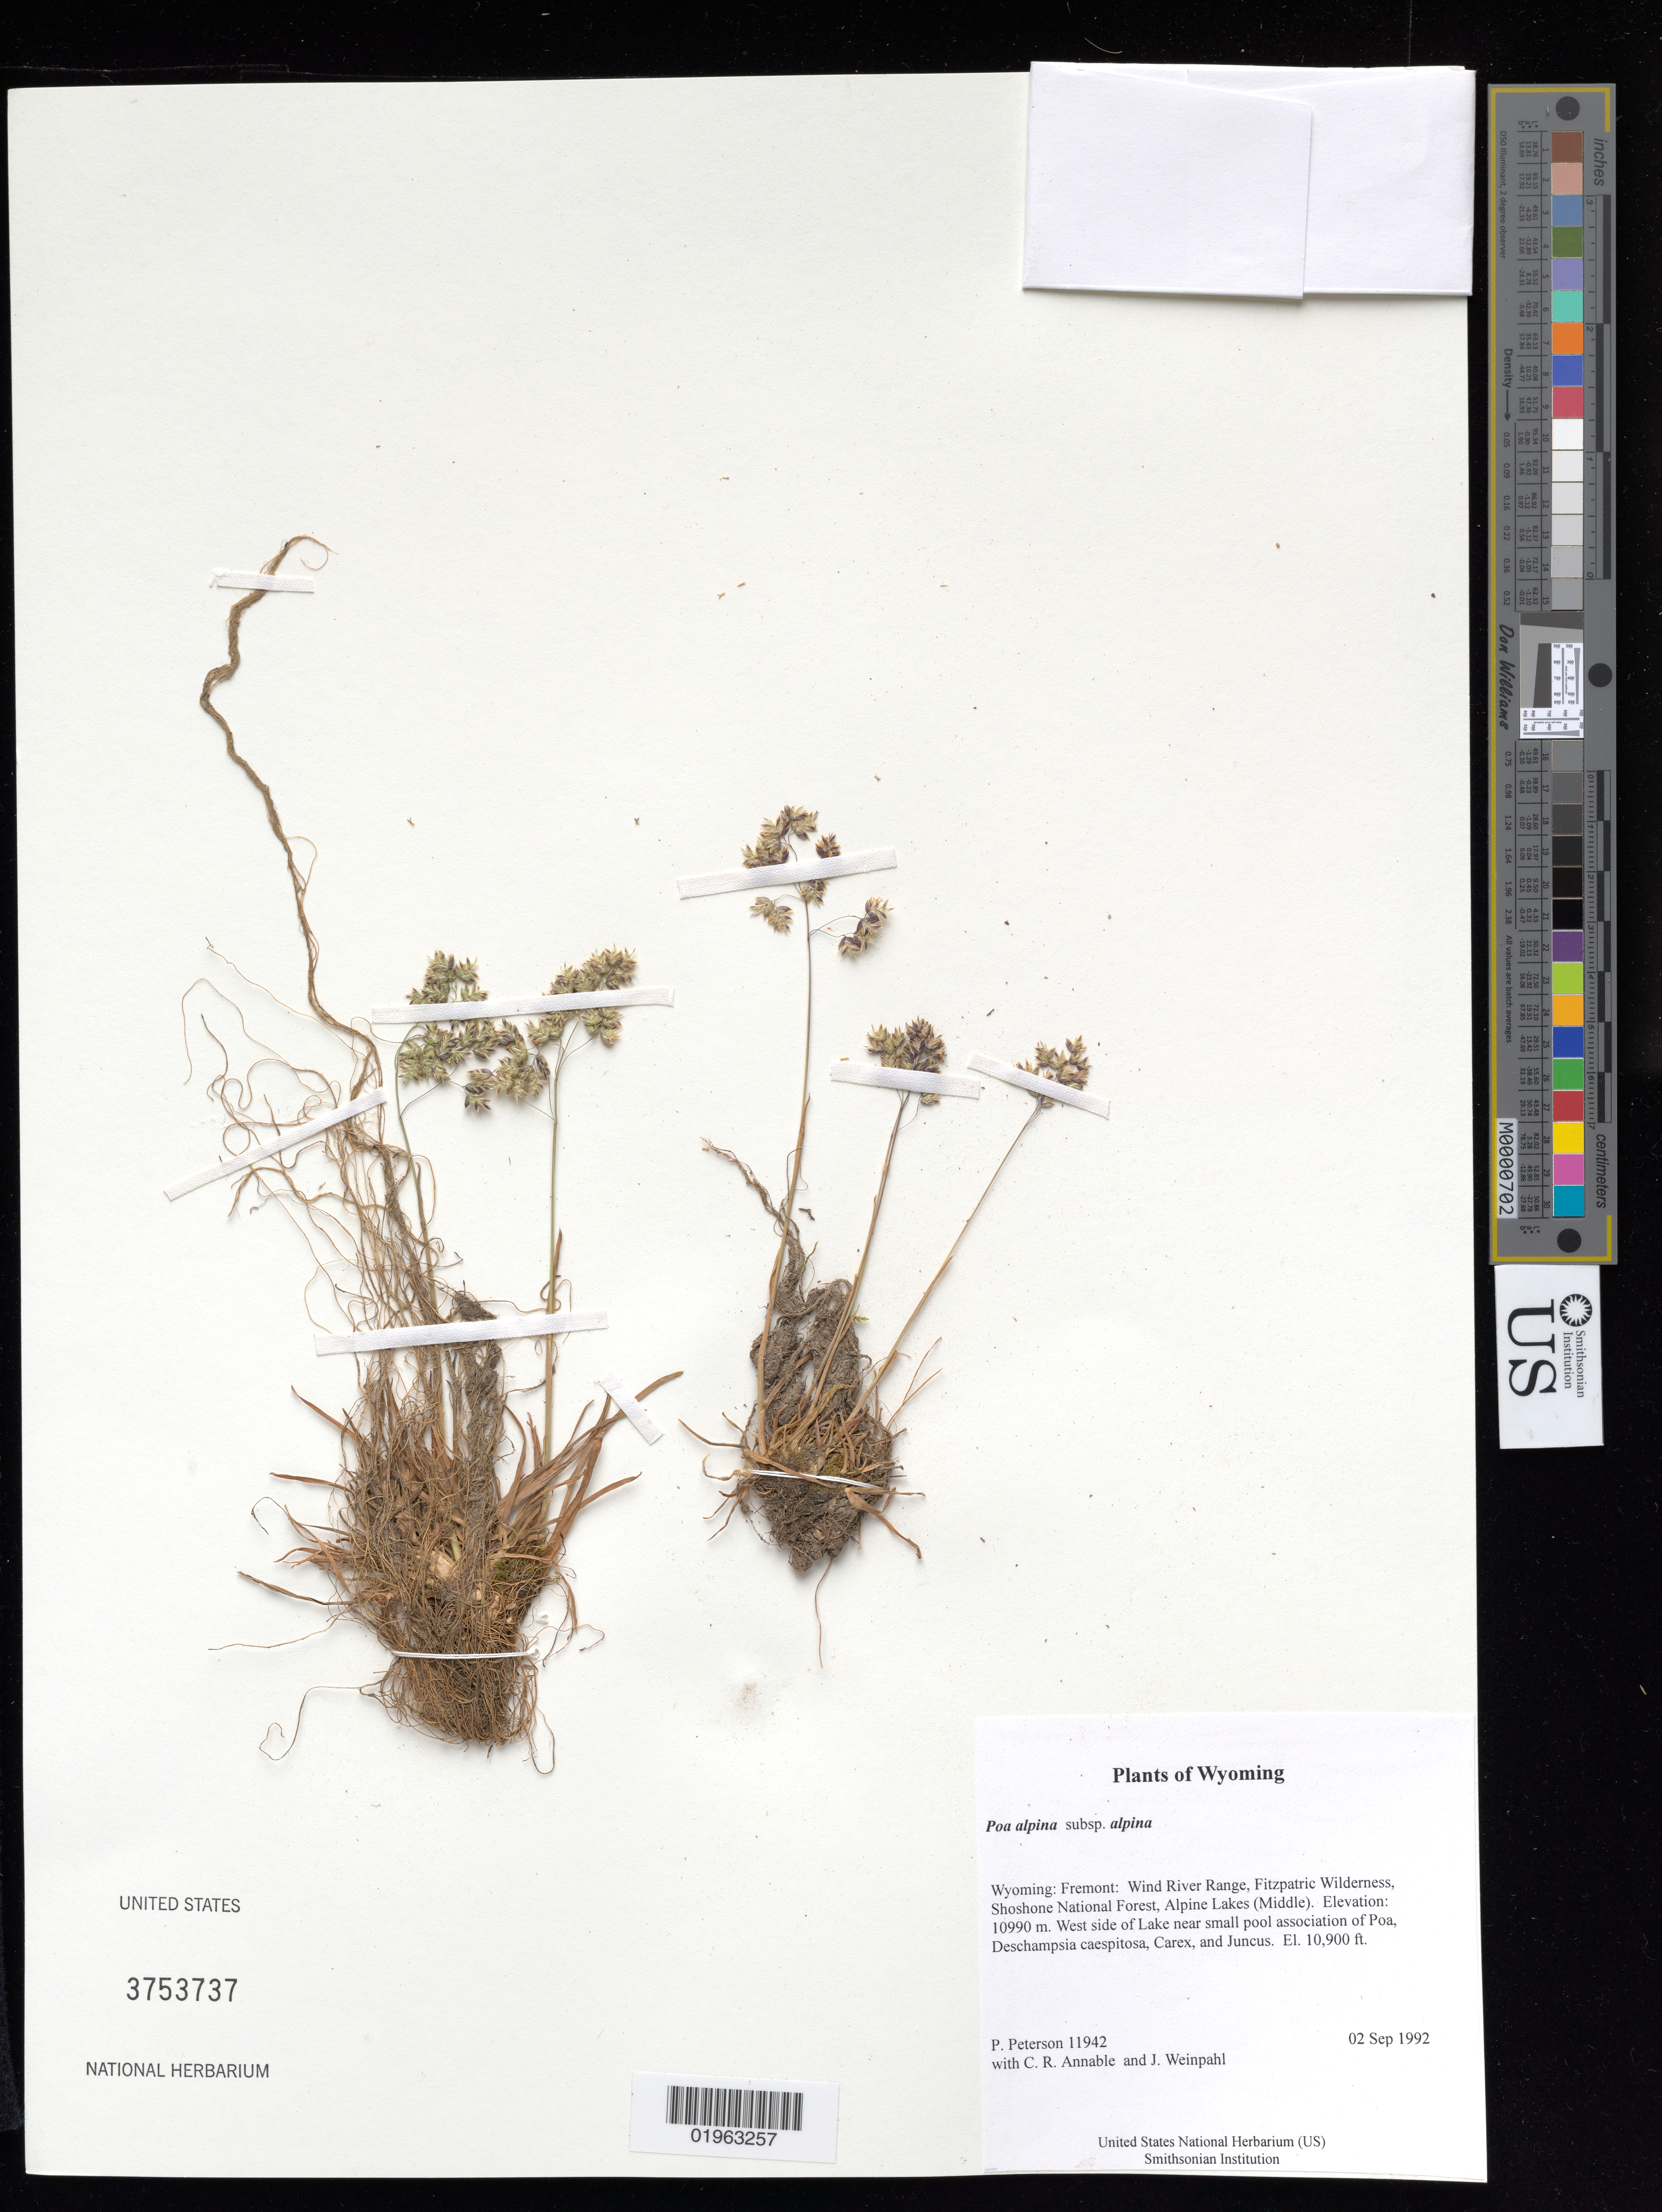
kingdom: Plantae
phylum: Tracheophyta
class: Liliopsida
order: Poales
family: Poaceae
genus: Poa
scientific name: Poa alpina subsp. alpina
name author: L.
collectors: P. M. Peterson, C. R. Annable & J. Weinpahl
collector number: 11942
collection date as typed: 02 Sep 1992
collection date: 1992-09-02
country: United States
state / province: Wyoming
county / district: Fremont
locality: Wind River Range, Fitzpatric Wilderness, Shoshone National Forest, Alpine Lakes (Middle).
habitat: West side of Lake near small pool association of Poa, Deschampsia caespitosa, Carex, and Juncus. El. 10,900 ft.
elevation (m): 3350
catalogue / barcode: US 3753737